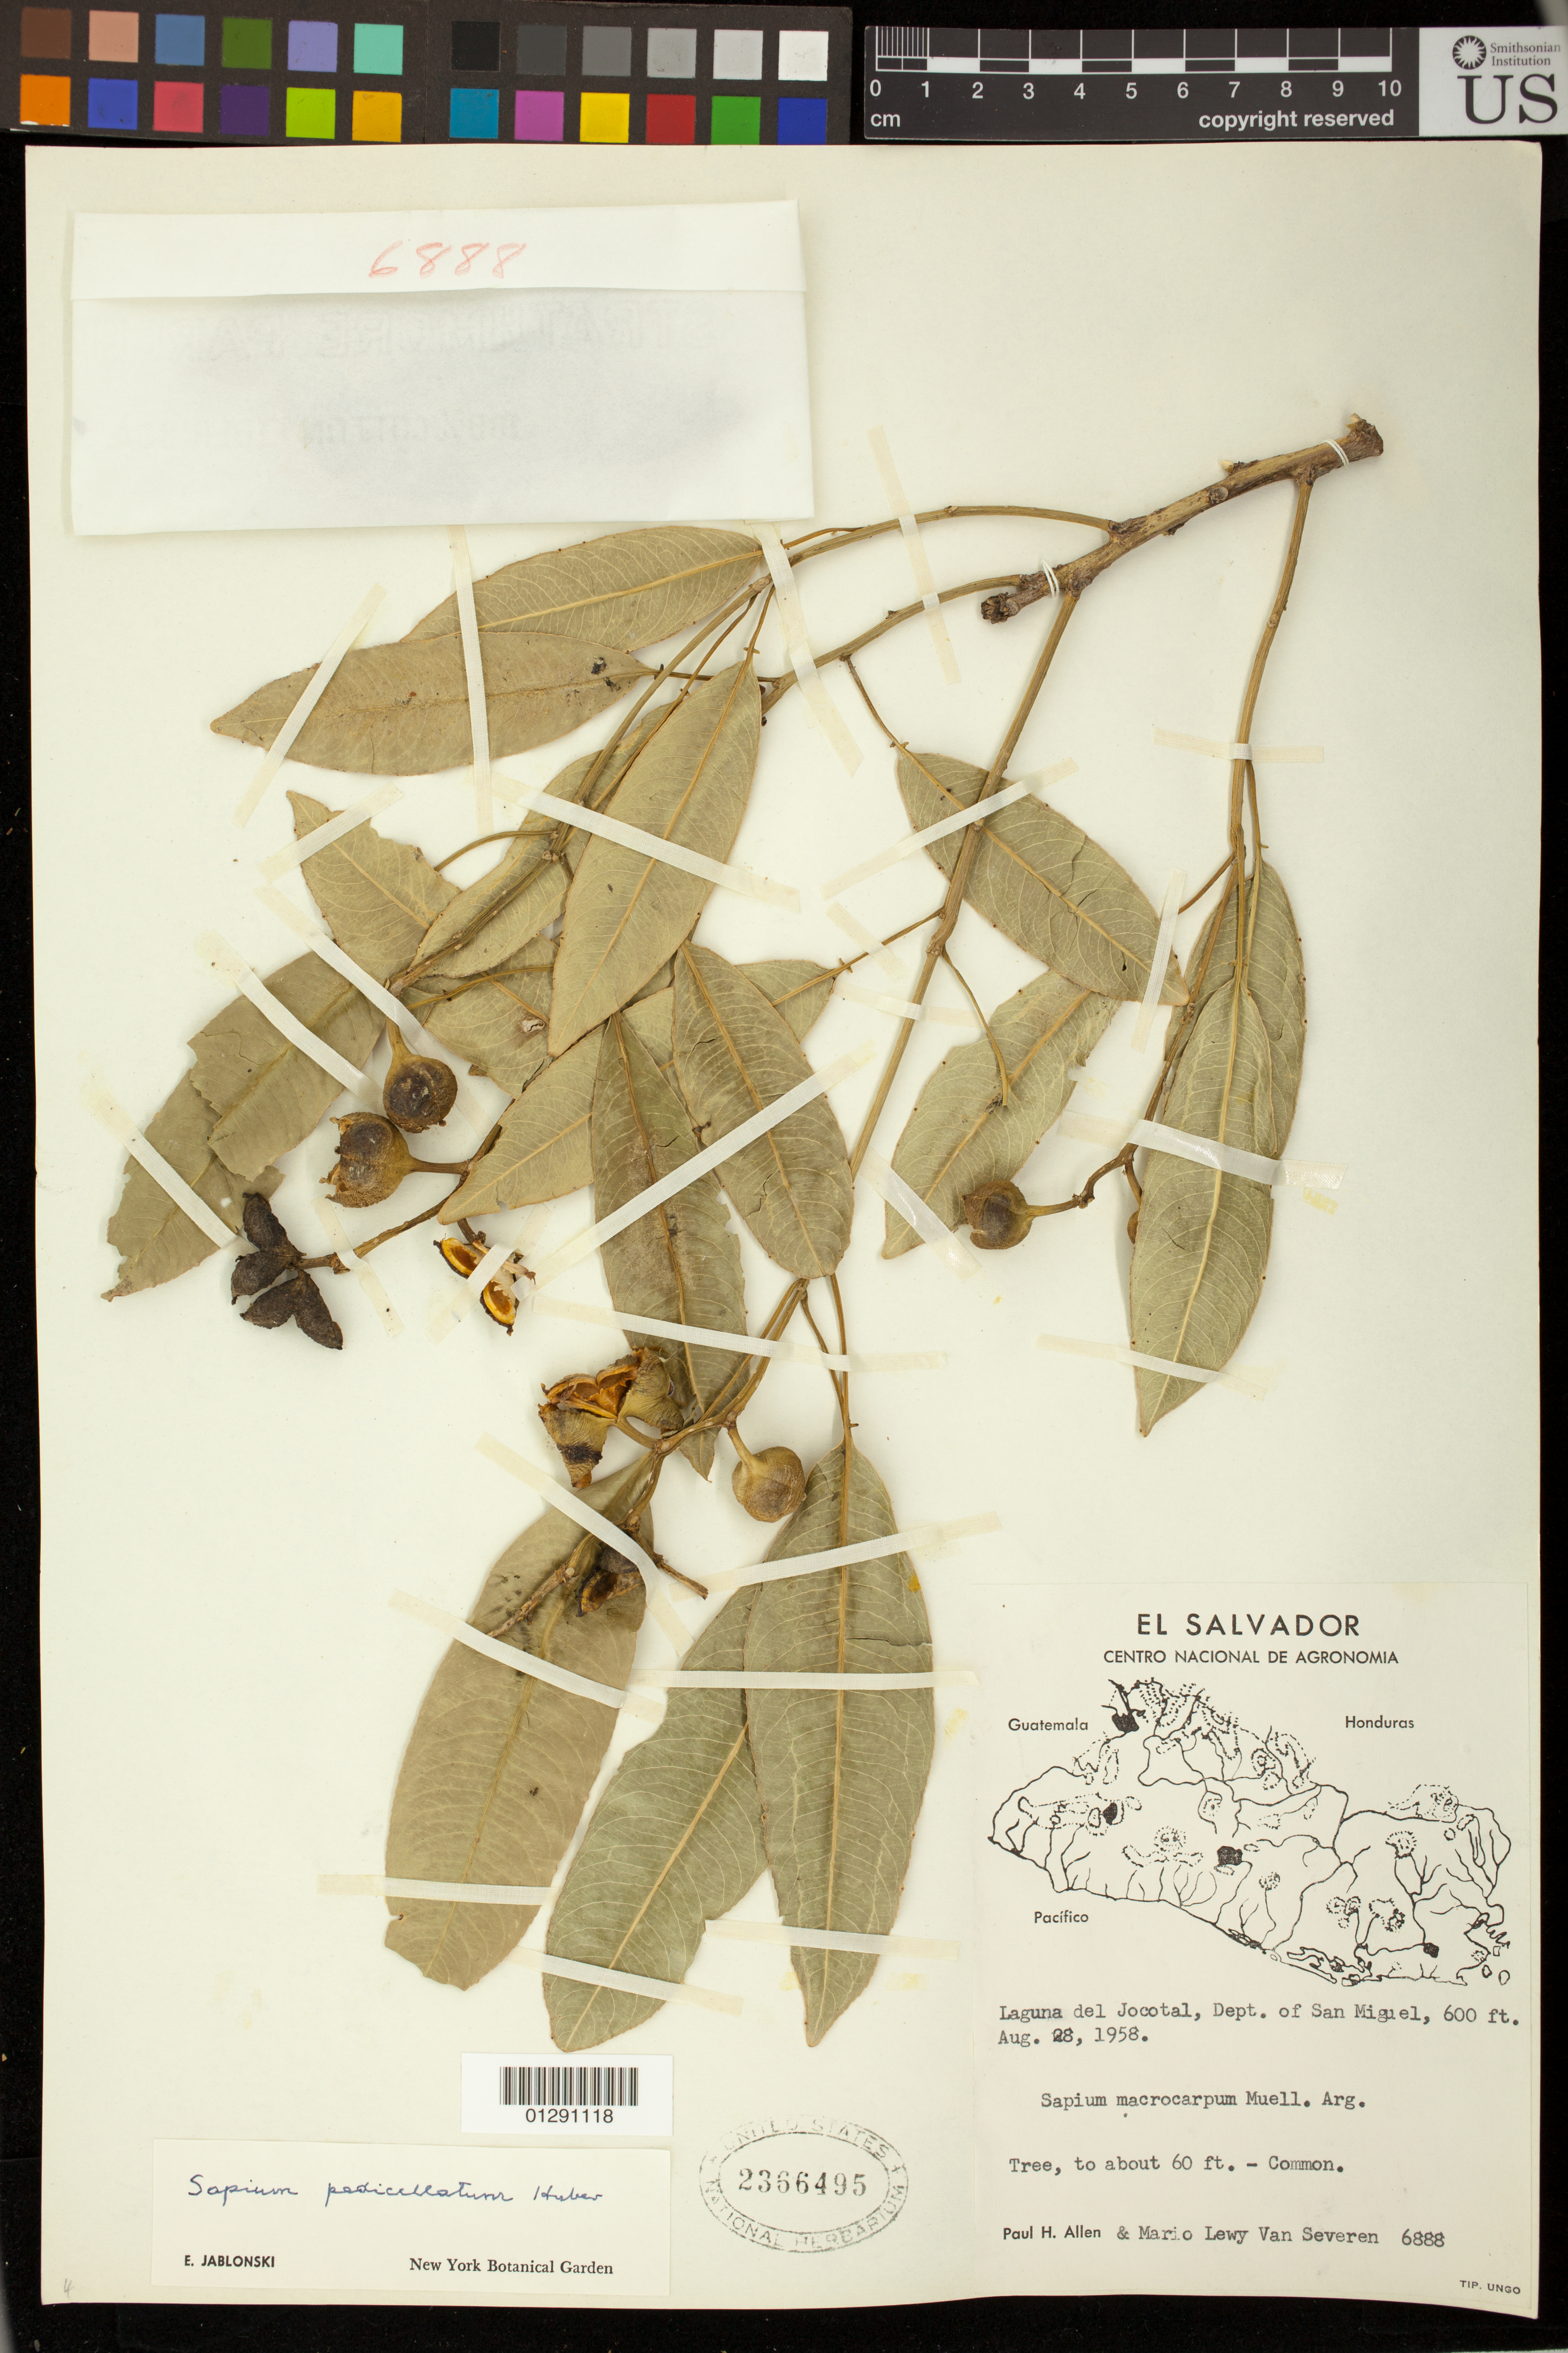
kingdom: Plantae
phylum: Tracheophyta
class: Magnoliopsida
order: Malpighiales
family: Euphorbiaceae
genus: Sapium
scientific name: Sapium pedicellatum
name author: Huber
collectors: P. H. Allen & M. Van Severen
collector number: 6888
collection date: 1958-08-28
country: El Salvador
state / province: San Miguel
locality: Laguna del Jocotal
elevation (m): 183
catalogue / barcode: US 2366495